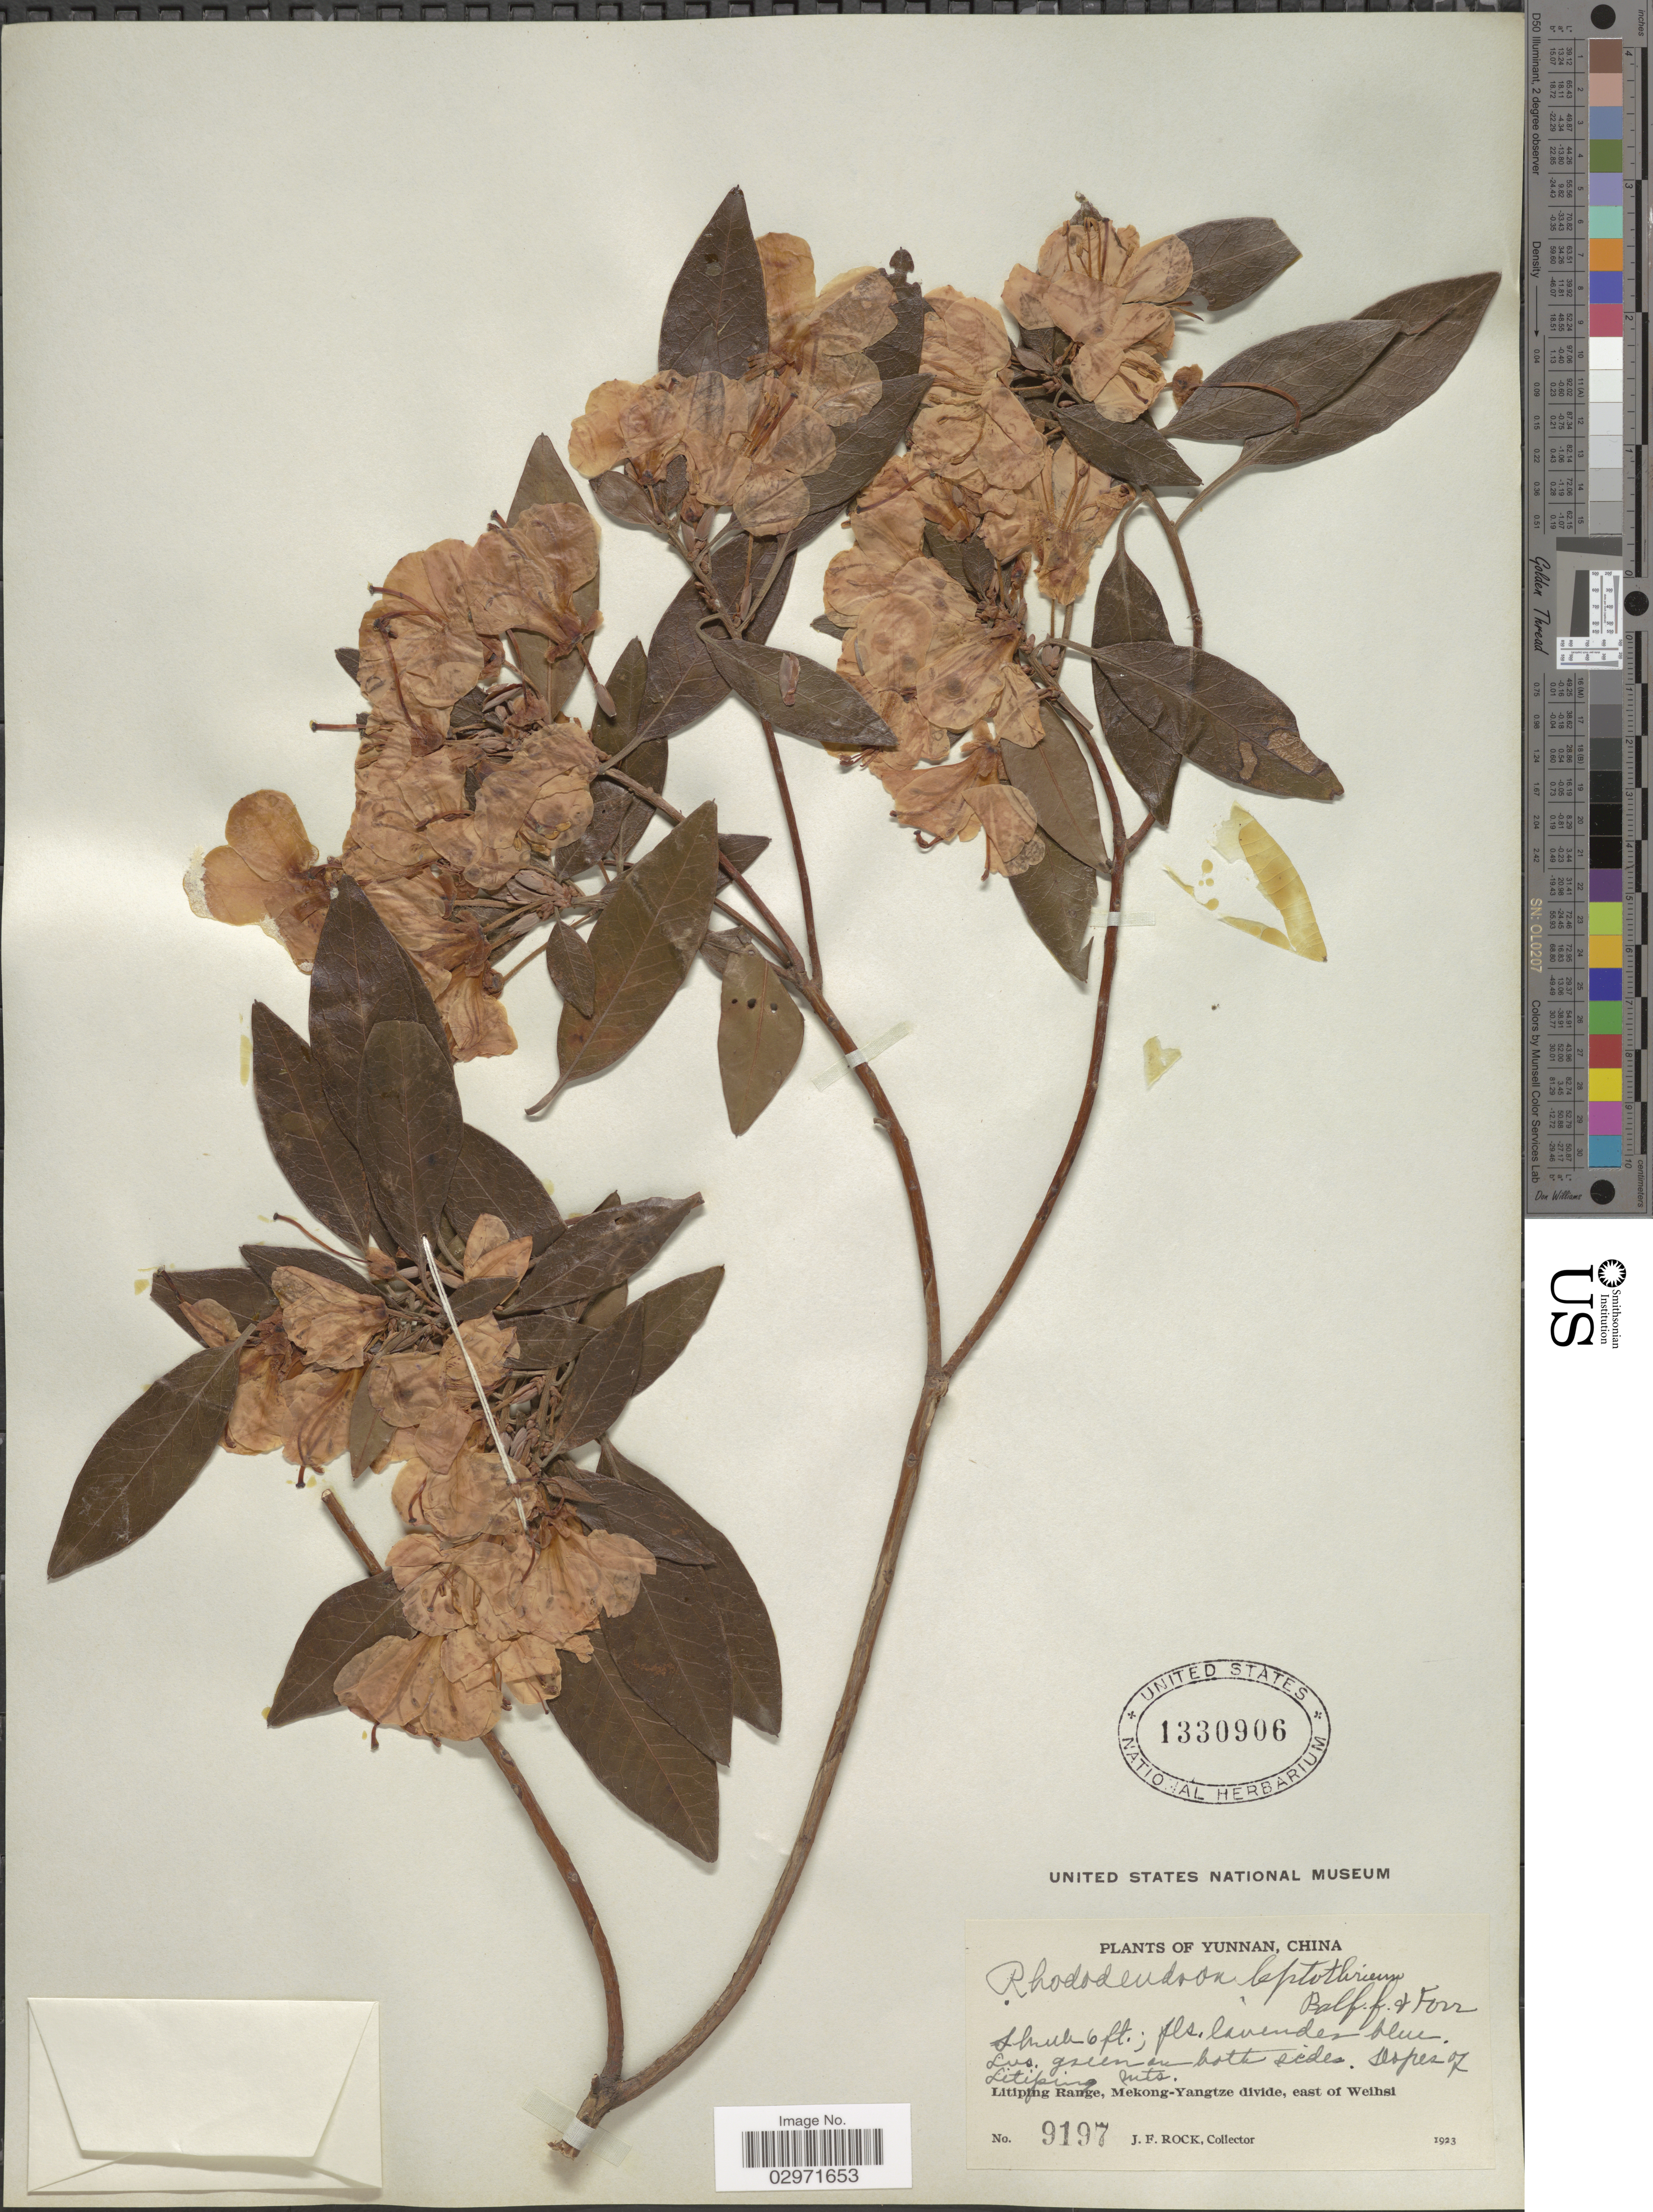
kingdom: Plantae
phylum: Tracheophyta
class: Magnoliopsida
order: Ericales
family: Ericaceae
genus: Rhododendron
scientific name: Rhododendron leptothrium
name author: Balf. f. & Forrest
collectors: J. Rock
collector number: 9197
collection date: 1923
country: China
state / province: Yunnan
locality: Litiping Range, Mekong-Yangtze divide, east of Weihsi. Slopes of Litiping Mts.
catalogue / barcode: US 1330906